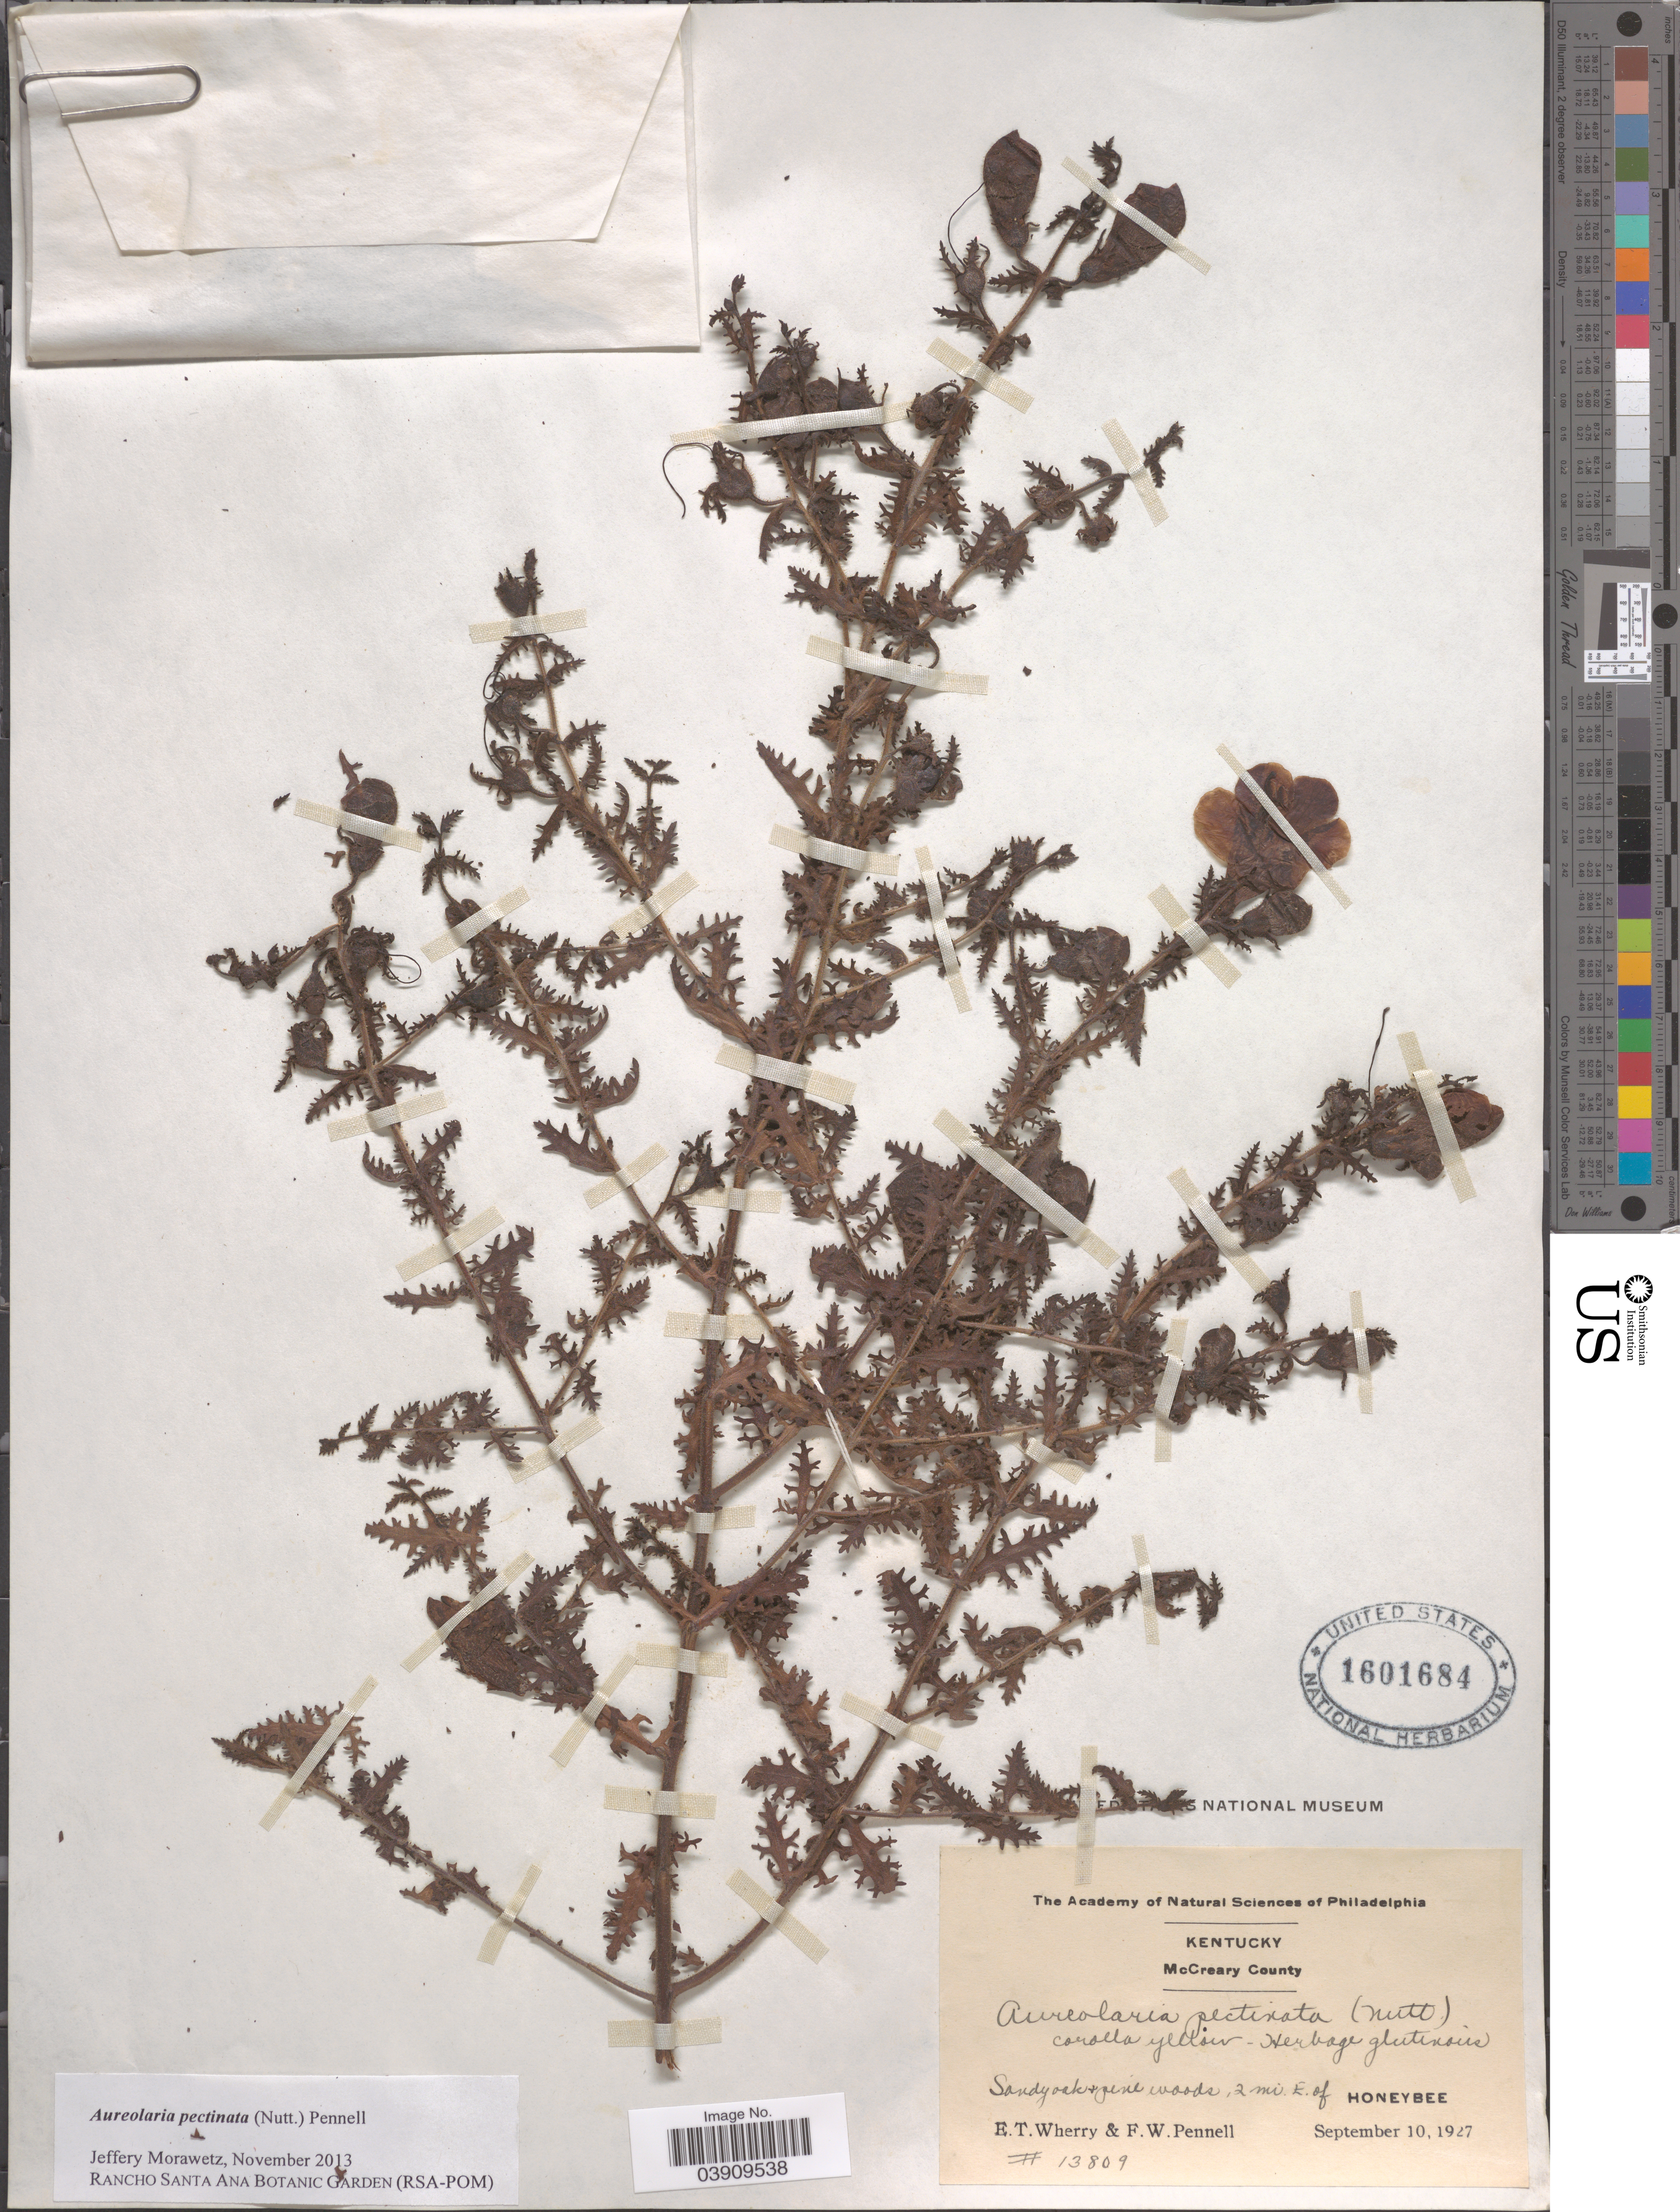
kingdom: Plantae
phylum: Tracheophyta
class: Magnoliopsida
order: Lamiales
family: Orobanchaceae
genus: Aureolaria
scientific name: Aureolaria pectinata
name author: (Nutt.) Pennell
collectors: E. T. Wherry & F. W. Pennell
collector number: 13809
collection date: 1927-09-10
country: United States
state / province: Kentucky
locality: McCreary County. 2 mi. E. of Honeybee.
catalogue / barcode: US 1601684